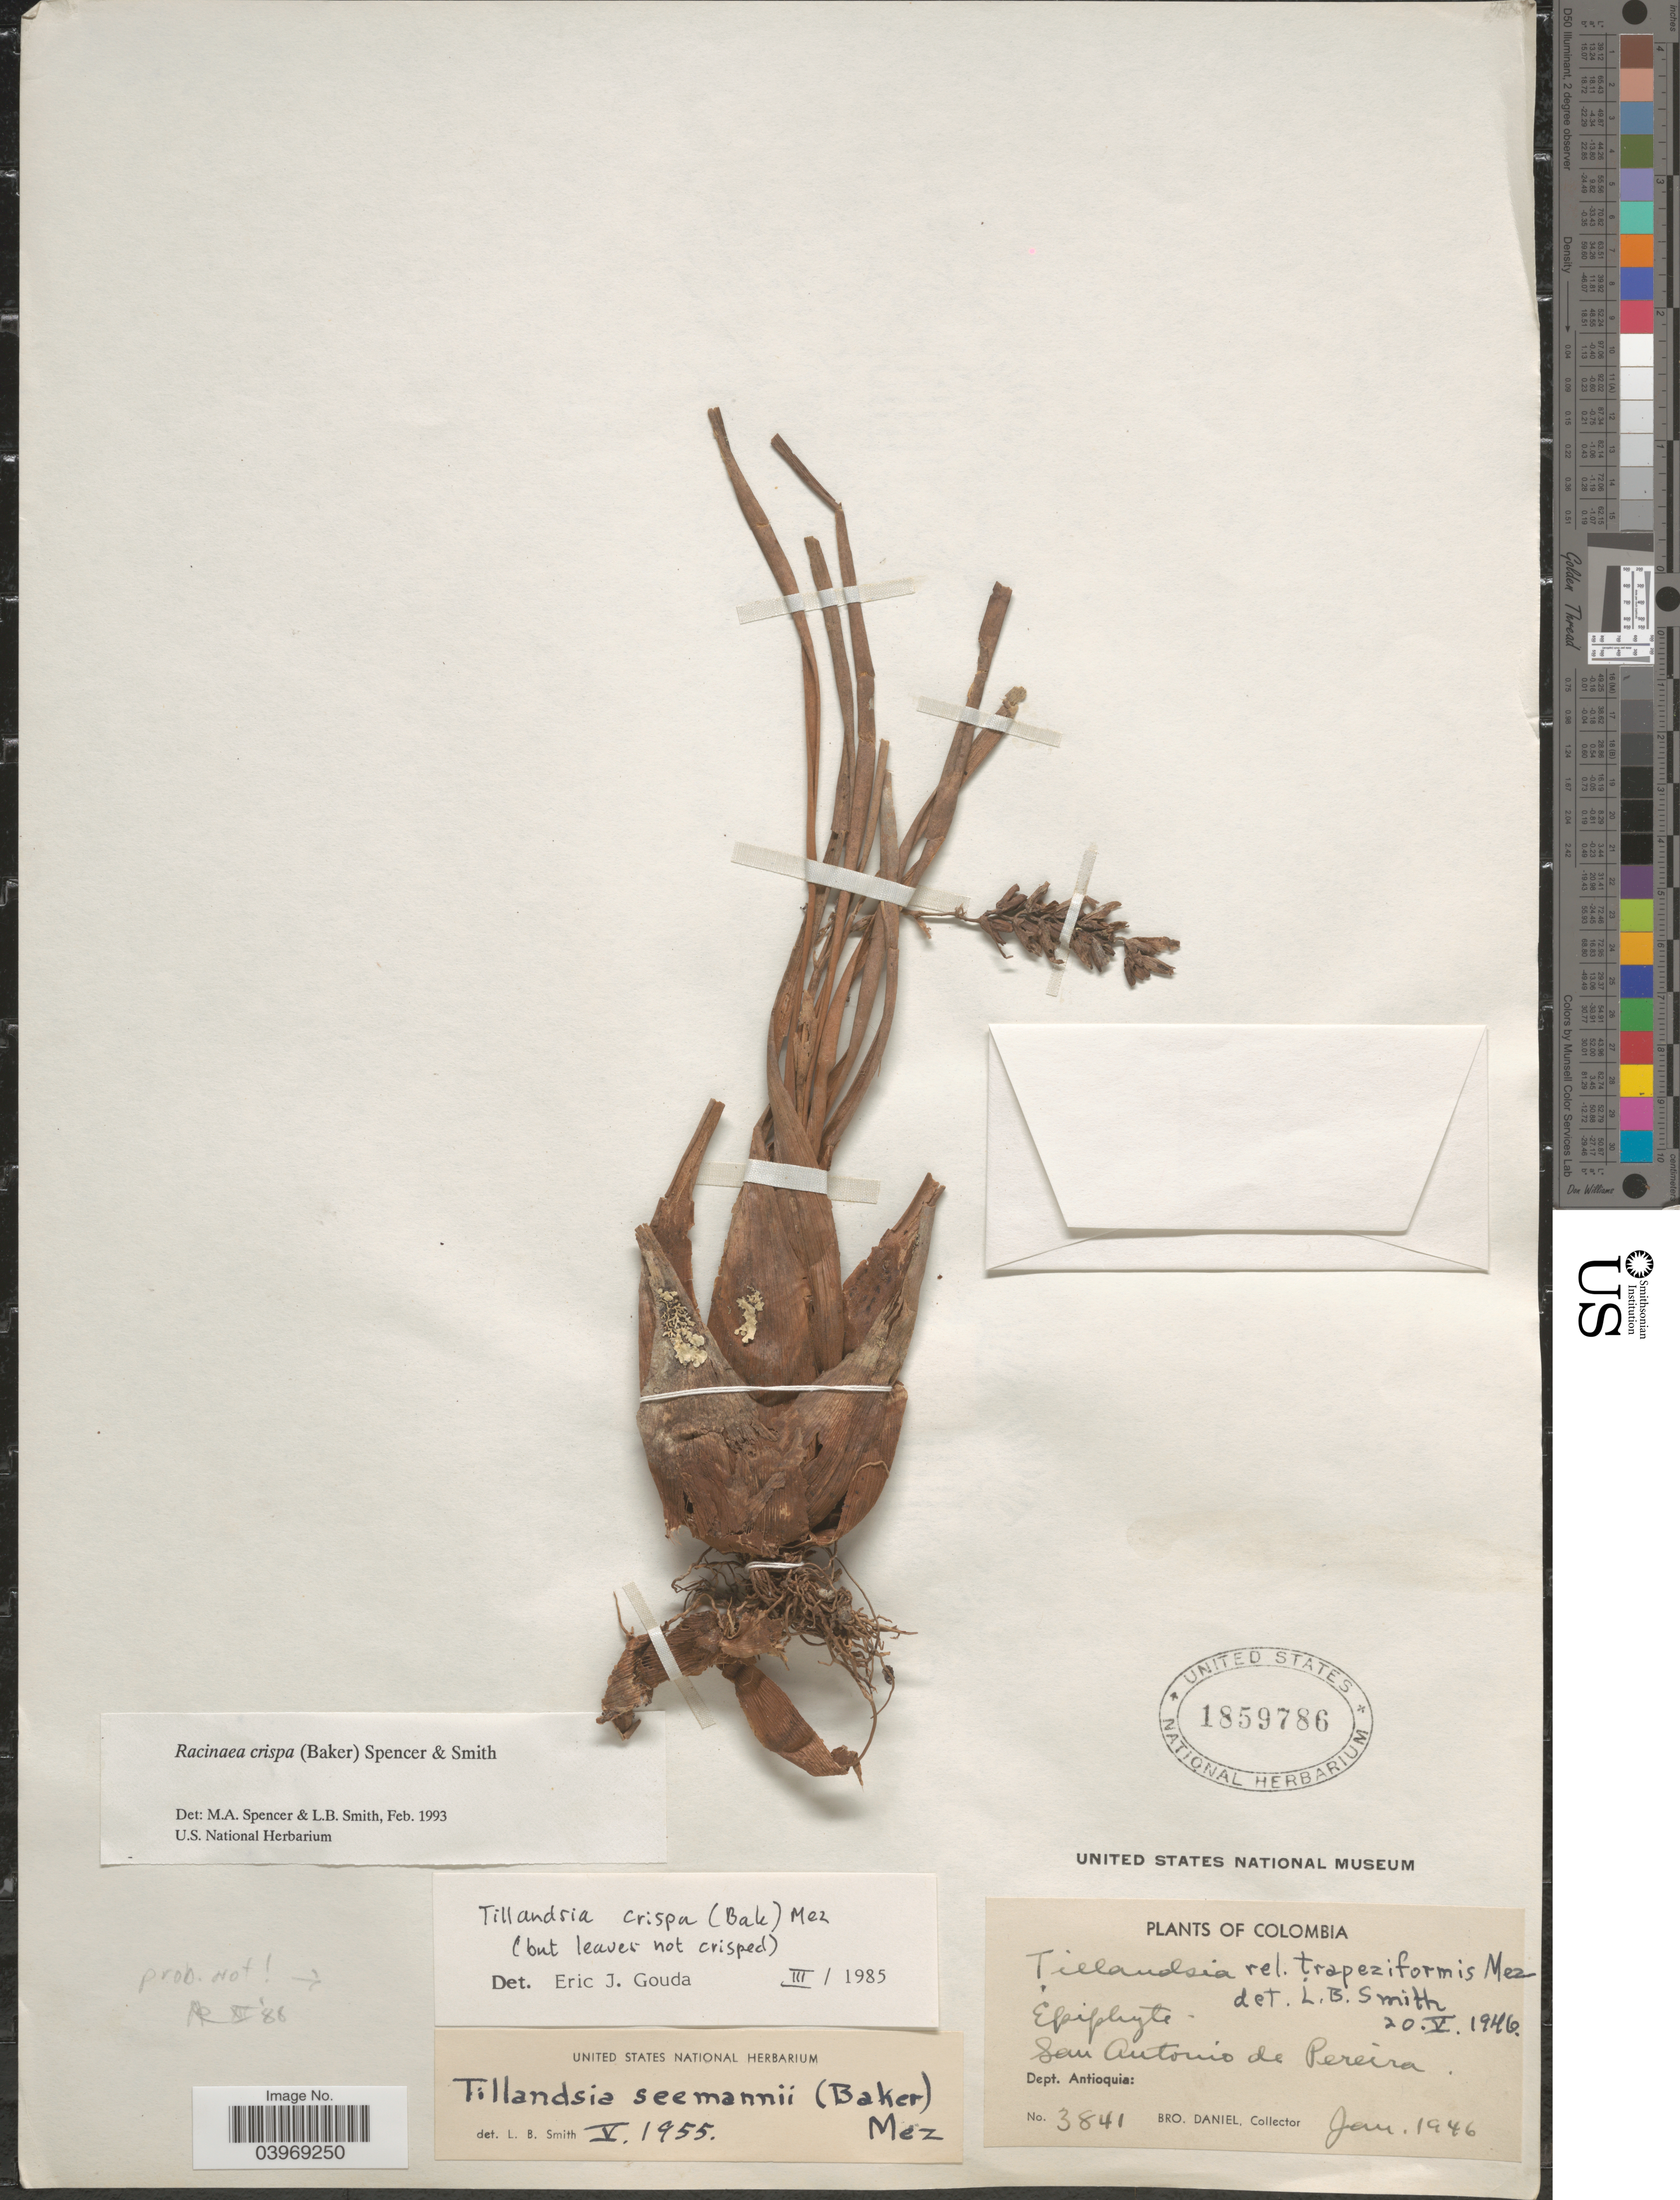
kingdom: Plantae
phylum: Tracheophyta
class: Liliopsida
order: Poales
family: Bromeliaceae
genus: Racinaea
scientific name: Racinaea crispa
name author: (Baker) M.A. Spencer & L.B. Sm.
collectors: Bro. Daniel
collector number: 3841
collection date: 1946-01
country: Colombia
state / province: Antioquia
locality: San Antonio de Pereira. Dept. Antioquia.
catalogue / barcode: US 1859786